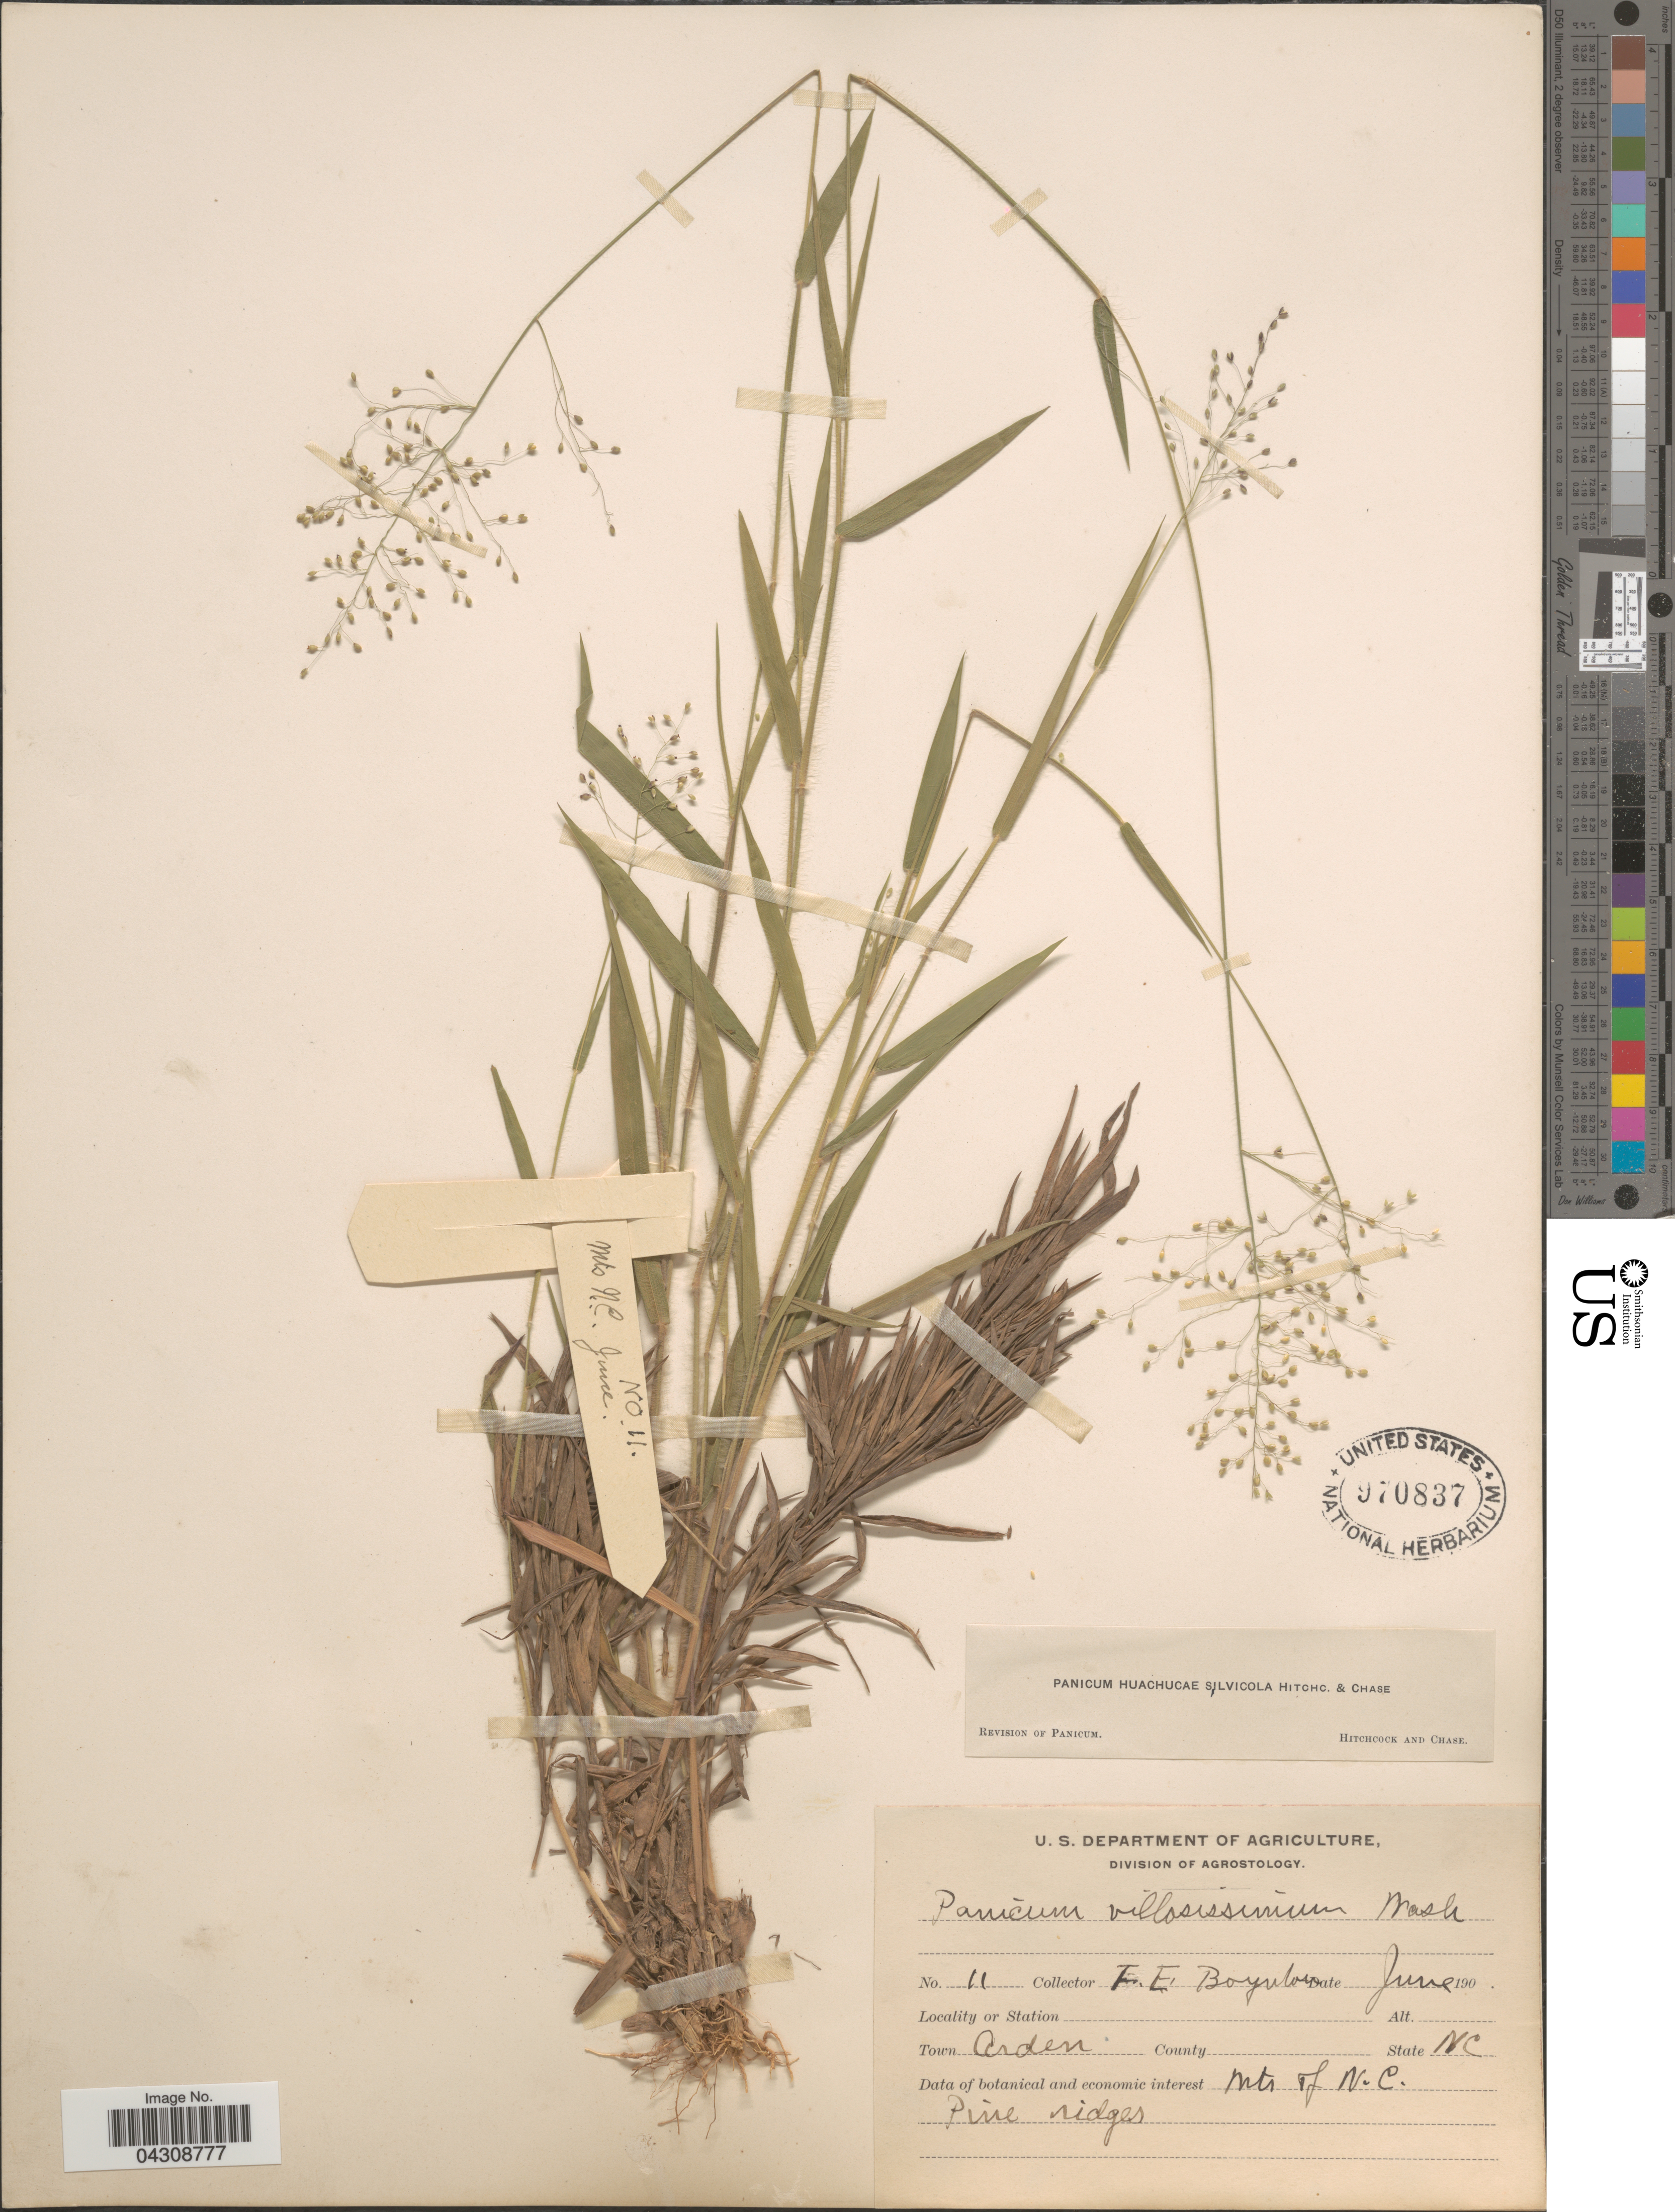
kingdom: Plantae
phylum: Tracheophyta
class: Liliopsida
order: Poales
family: Poaceae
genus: Dichanthelium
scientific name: Dichanthelium acuminatum var. acuminatum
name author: (Sw.) Gould & C.A. Clark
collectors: F. Boynton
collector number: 11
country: United States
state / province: North Carolina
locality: Town Arden. Mts of N.C. Pine ridges.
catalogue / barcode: US 970837